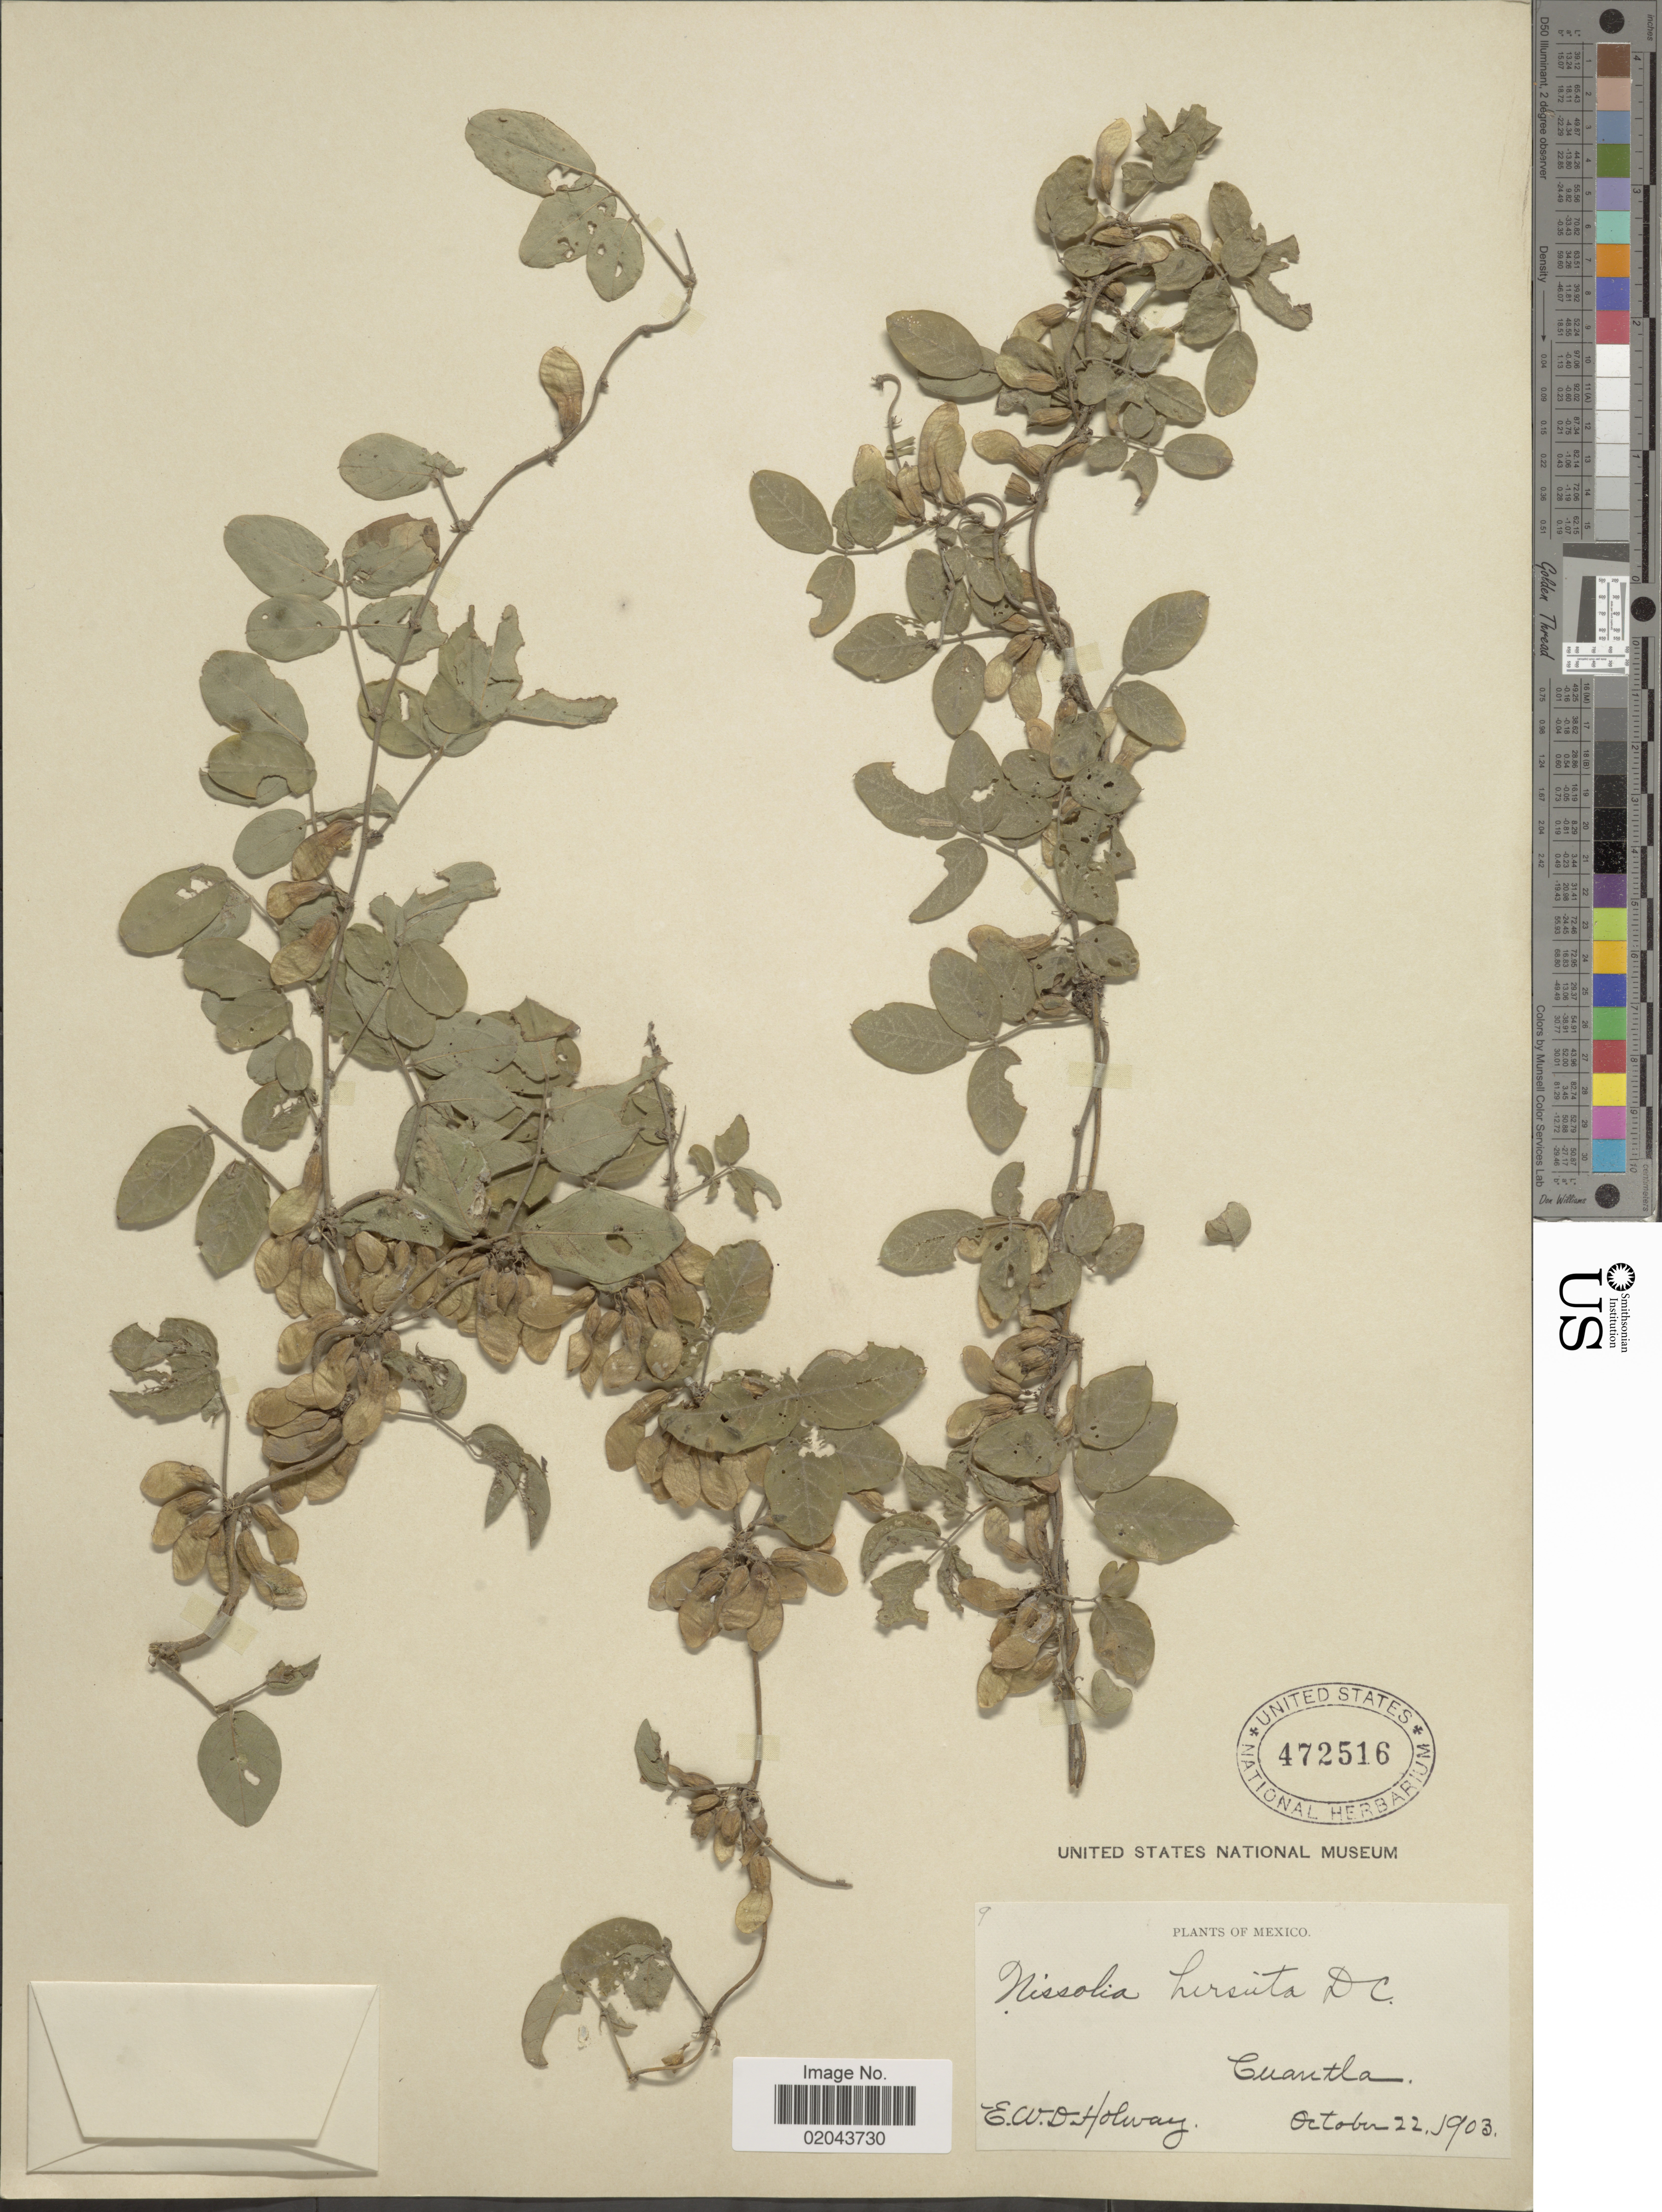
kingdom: Plantae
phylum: Tracheophyta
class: Magnoliopsida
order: Fabales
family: Fabaceae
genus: Nissolia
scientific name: Nissolia microptera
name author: Poir.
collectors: E. W. D. Holway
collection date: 1903-10-22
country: Mexico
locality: Cuantla.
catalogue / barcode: US 472516